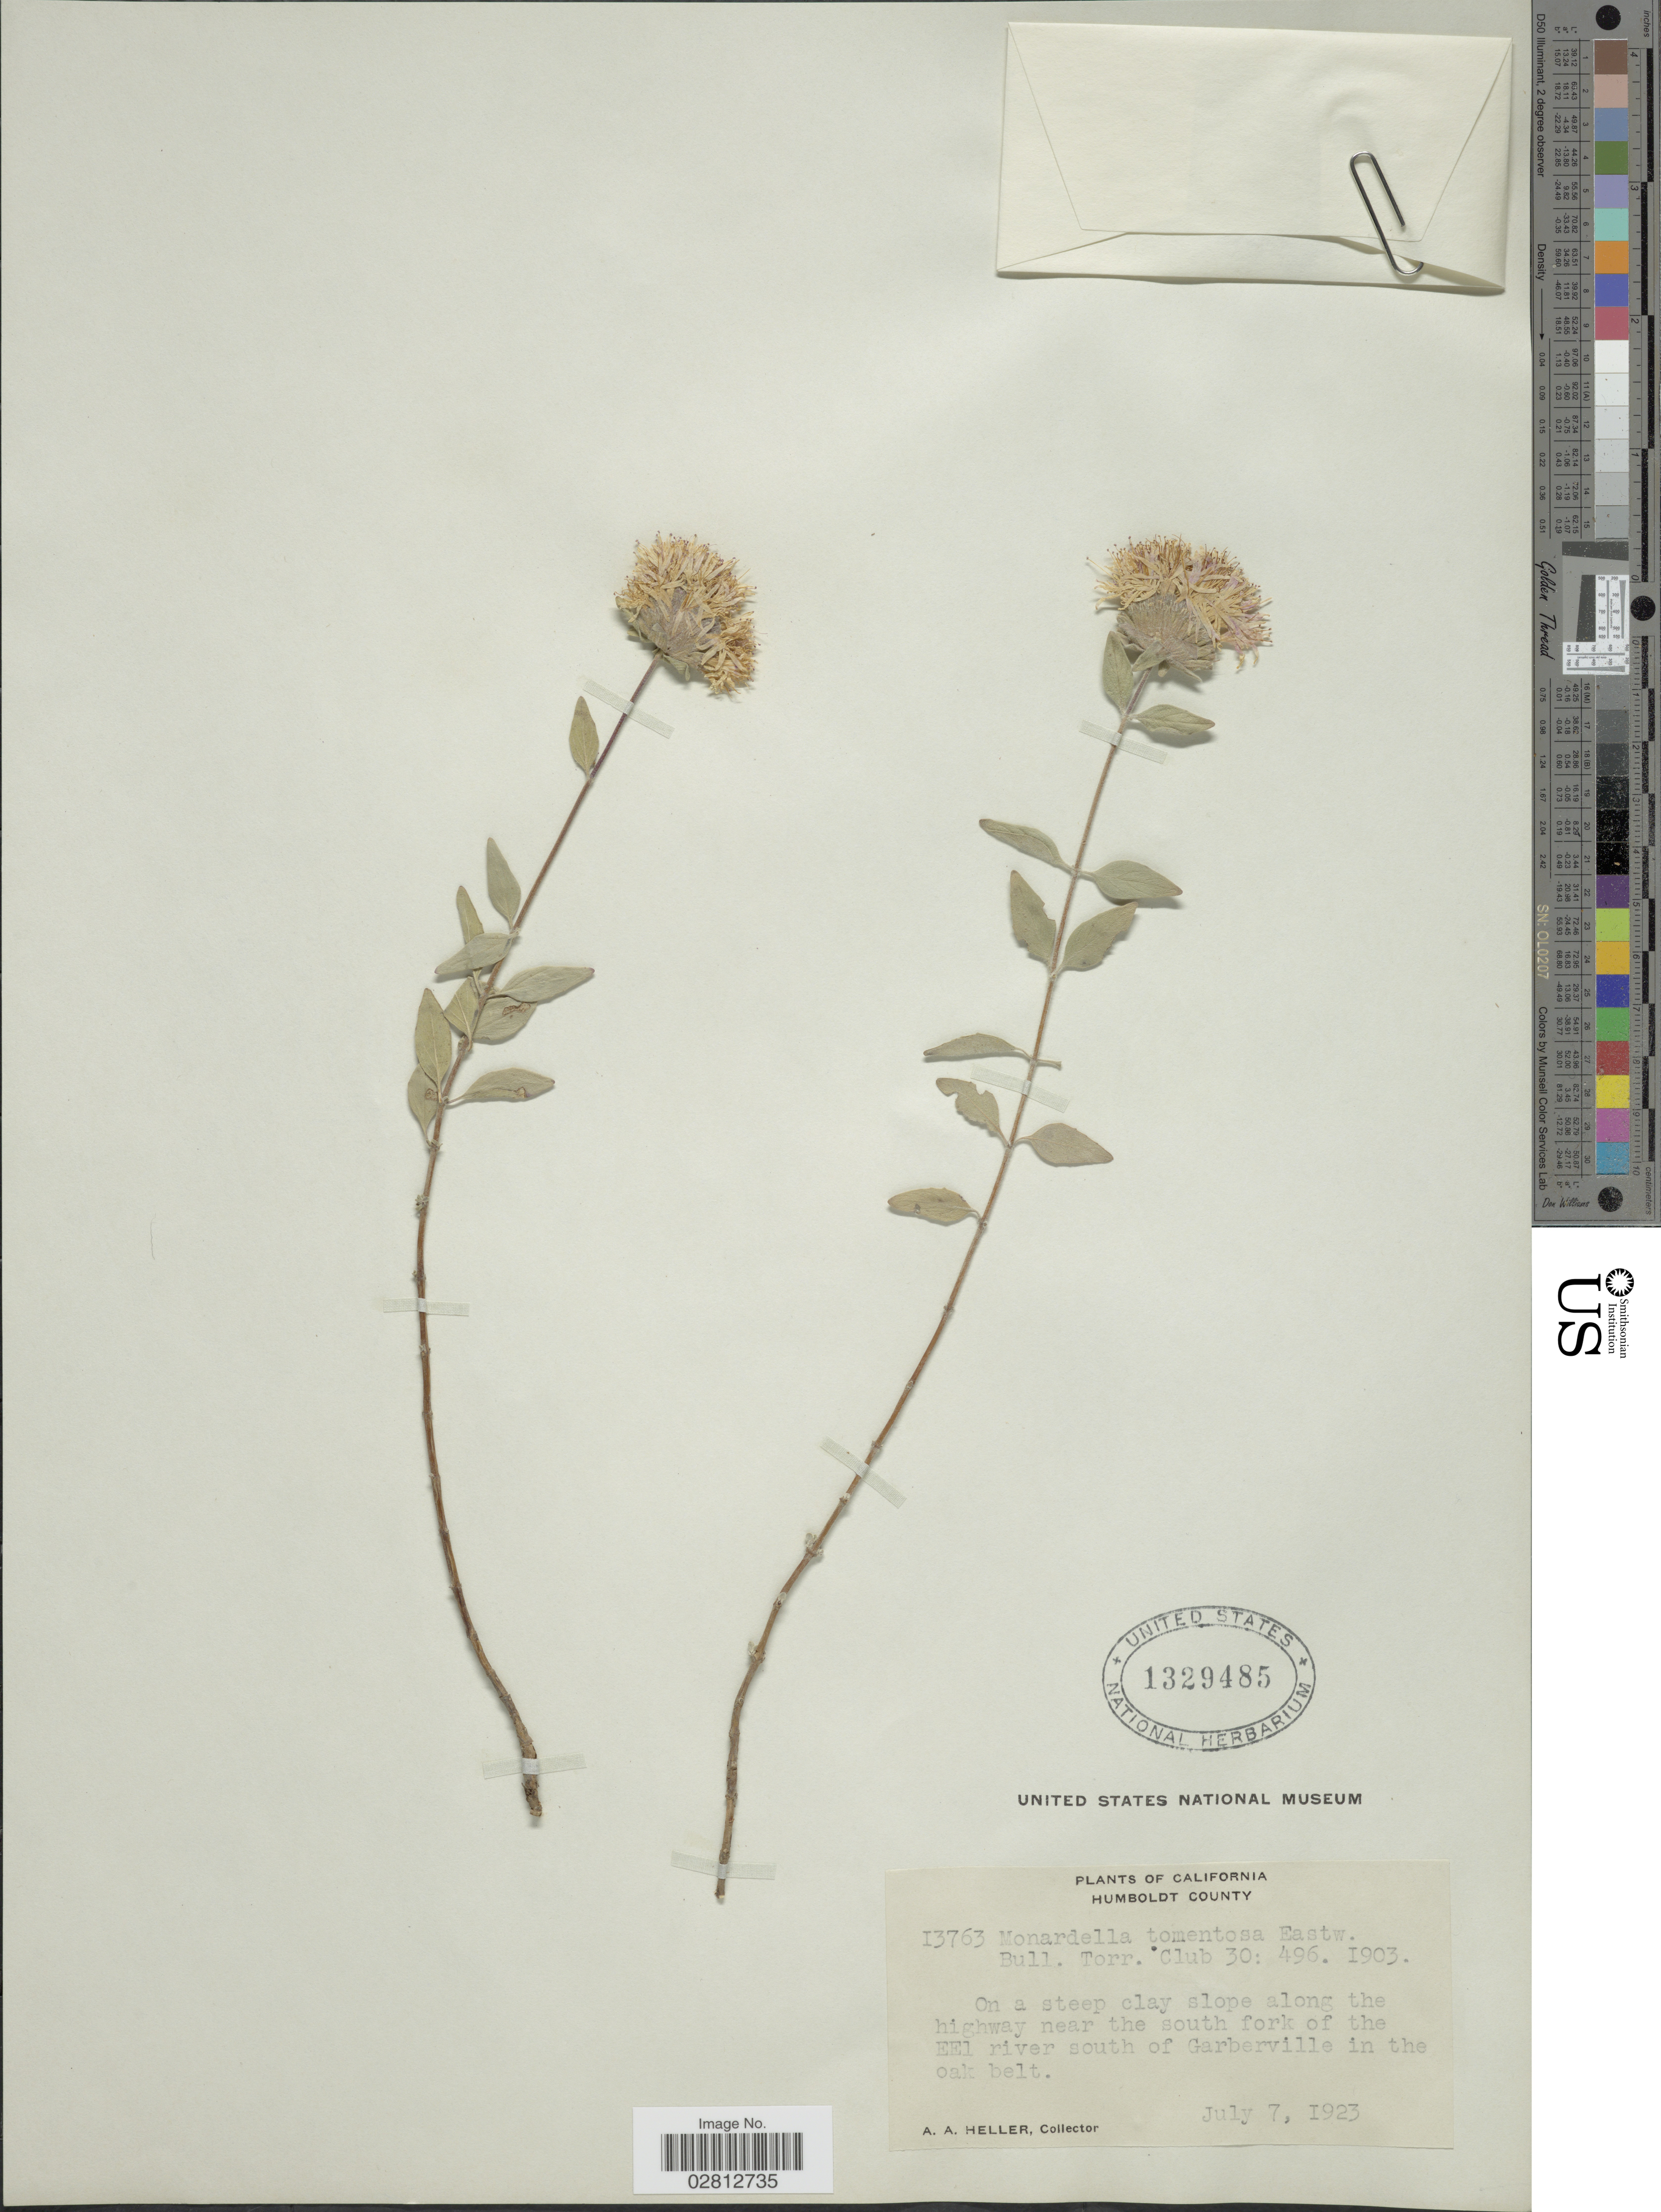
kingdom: Plantae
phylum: Tracheophyta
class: Magnoliopsida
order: Lamiales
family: Lamiaceae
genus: Monardella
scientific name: Monardella tomentosa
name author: Eastw.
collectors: A. A. Heller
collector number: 13763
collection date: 1923-07-07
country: United States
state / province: California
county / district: Humboldt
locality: Humboldt County, along the highway near the south fork of the Eel river south of Garberville in the oak belt.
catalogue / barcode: US 1329485